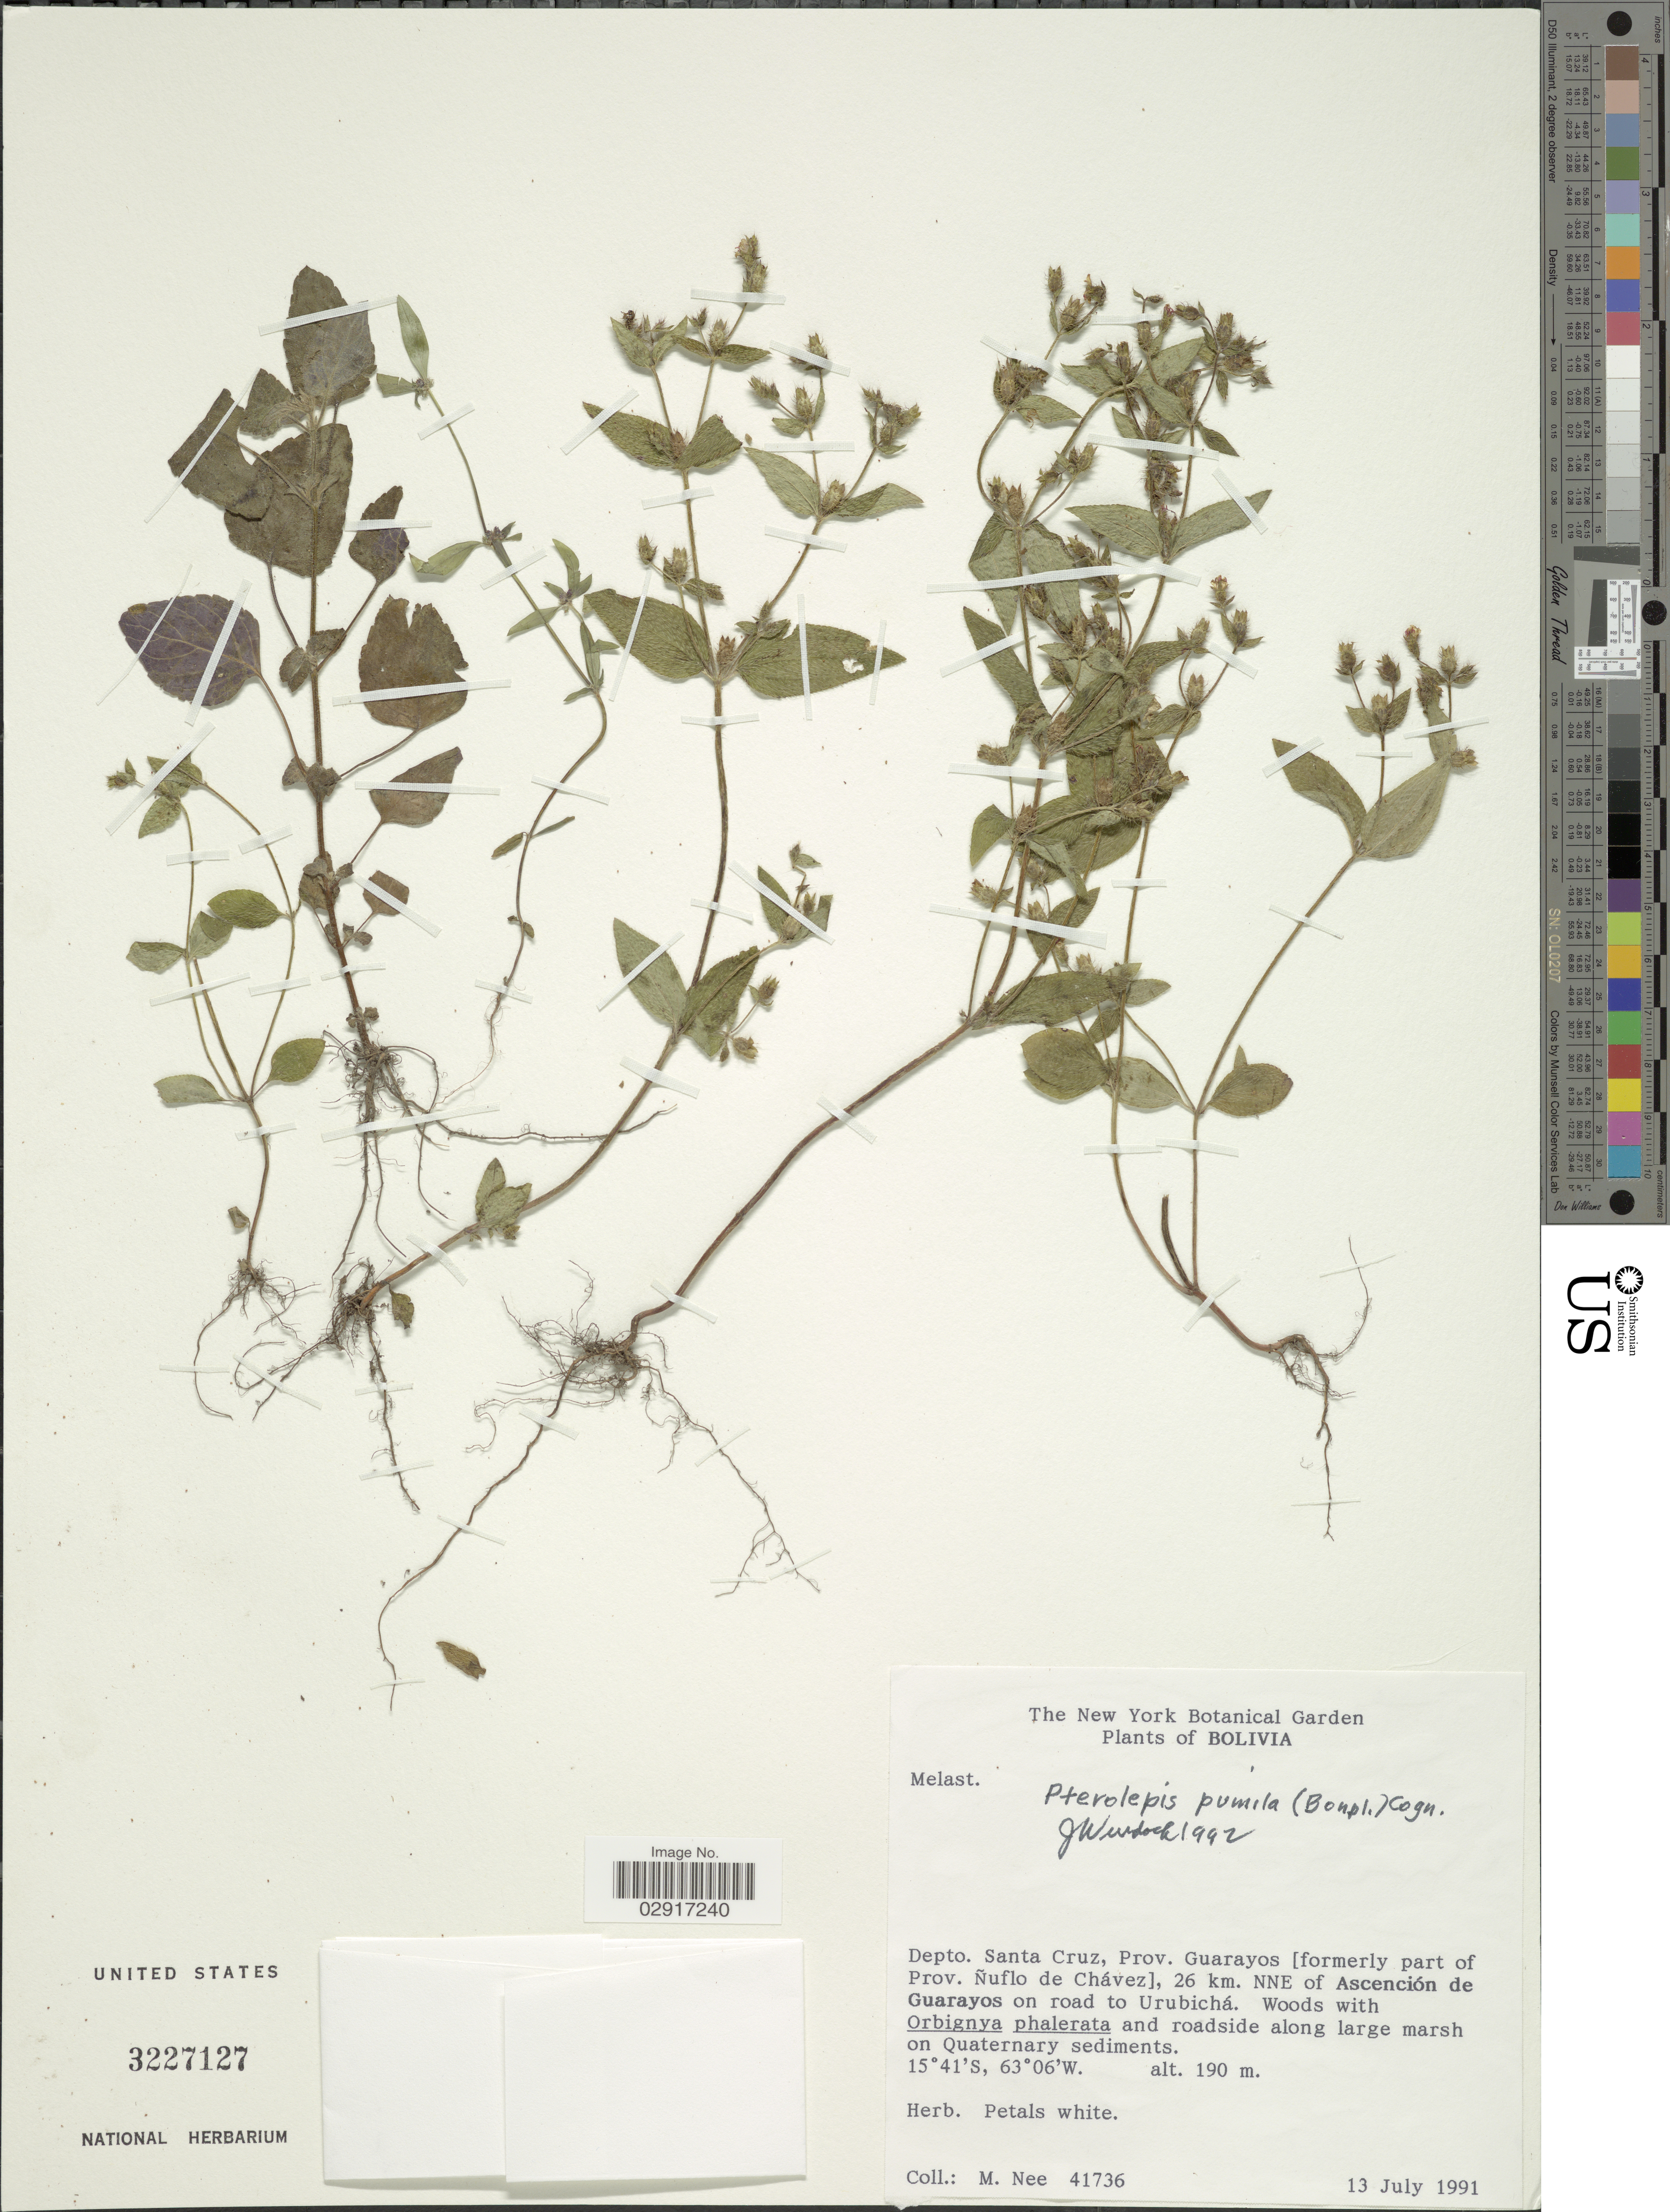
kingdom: Plantae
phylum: Tracheophyta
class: Magnoliopsida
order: Myrtales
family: Melastomataceae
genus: Pterolepis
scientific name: Pterolepis pumila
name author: (Bonpl.) DC. ex Crueg.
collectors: M. Nee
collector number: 41736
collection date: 1991-07-13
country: Bolivia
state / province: Santa Cruz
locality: Depto. Santa Cruz, Prov. Guarayos [formerly part of Prov. Ñuflo de Chávez], 26 km. NNE of Ascención de Guarayos on road to Urubichá.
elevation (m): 190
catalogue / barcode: US 3227127